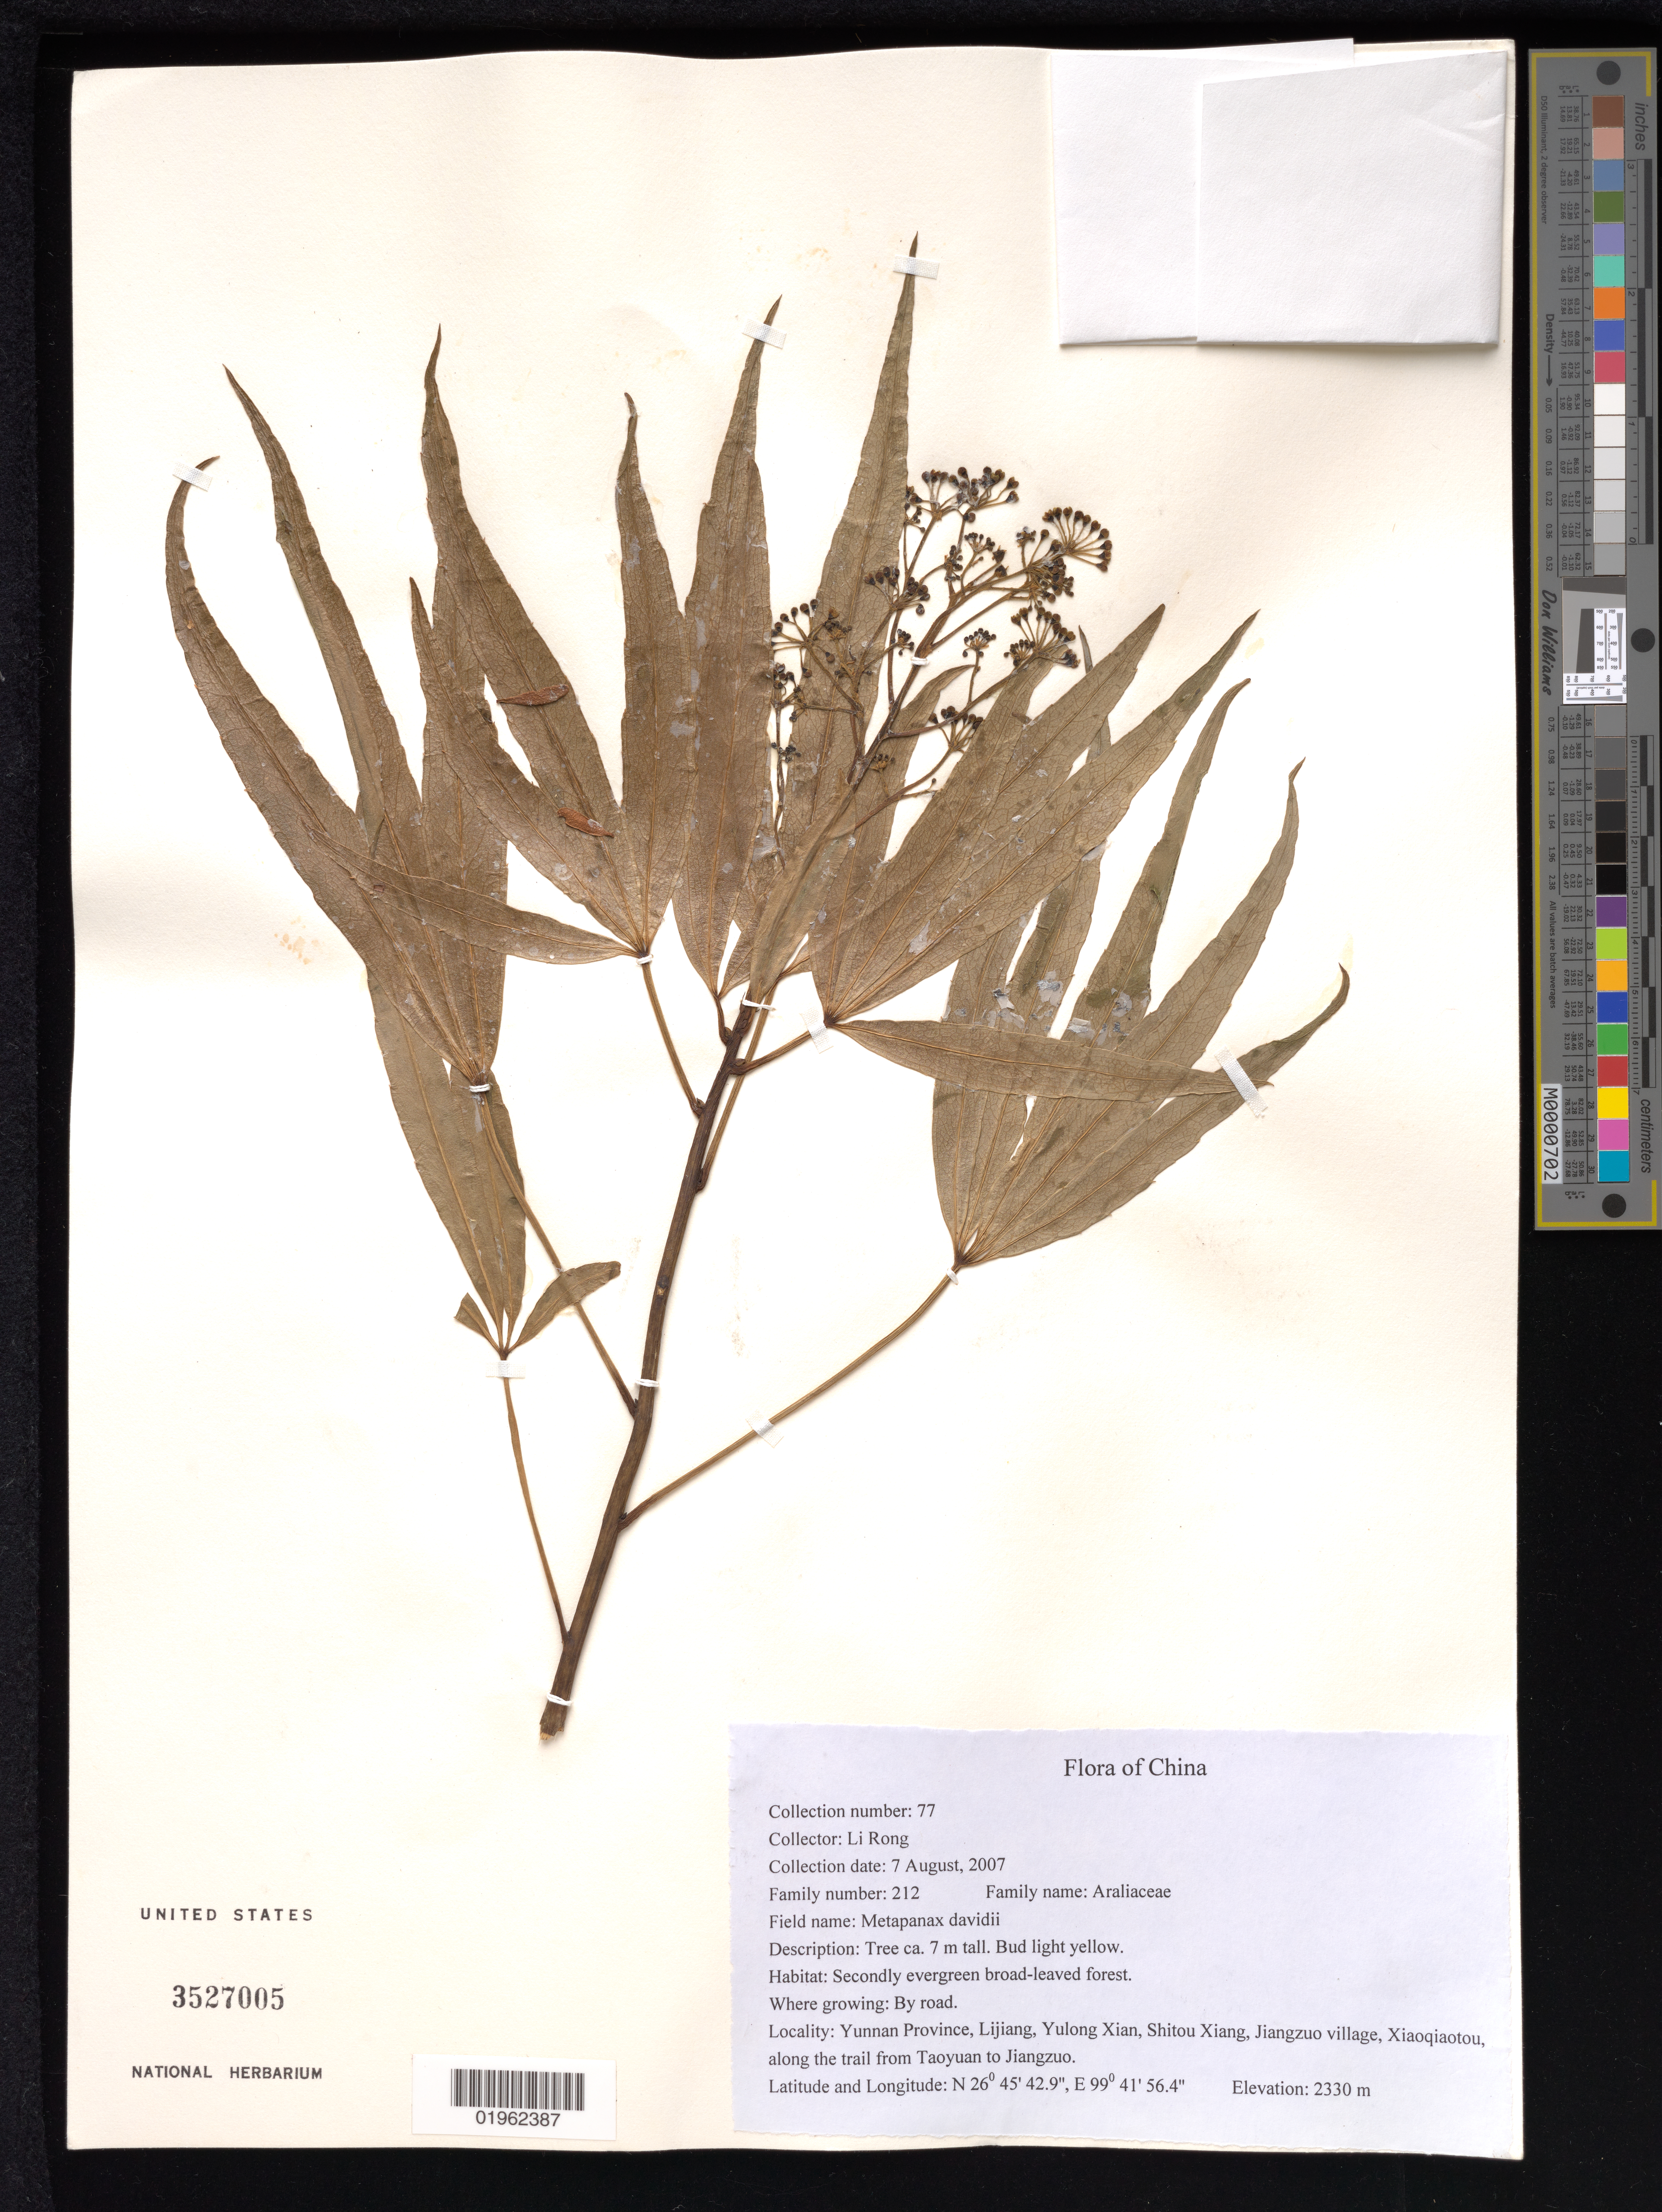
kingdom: Plantae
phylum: Tracheophyta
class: Magnoliopsida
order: Apiales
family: Araliaceae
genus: Metapanax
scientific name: Metapanax davidii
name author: J. Wen & Frodin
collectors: R. Li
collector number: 77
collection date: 2007-08-07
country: China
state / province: Yunnan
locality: Lijiang, Yulong Xian, Shitou Xiang, Jiangzuo village, Sanchahe, along the trail from Taoyuan to Jiangzuo.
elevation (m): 2550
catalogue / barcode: US 3527005